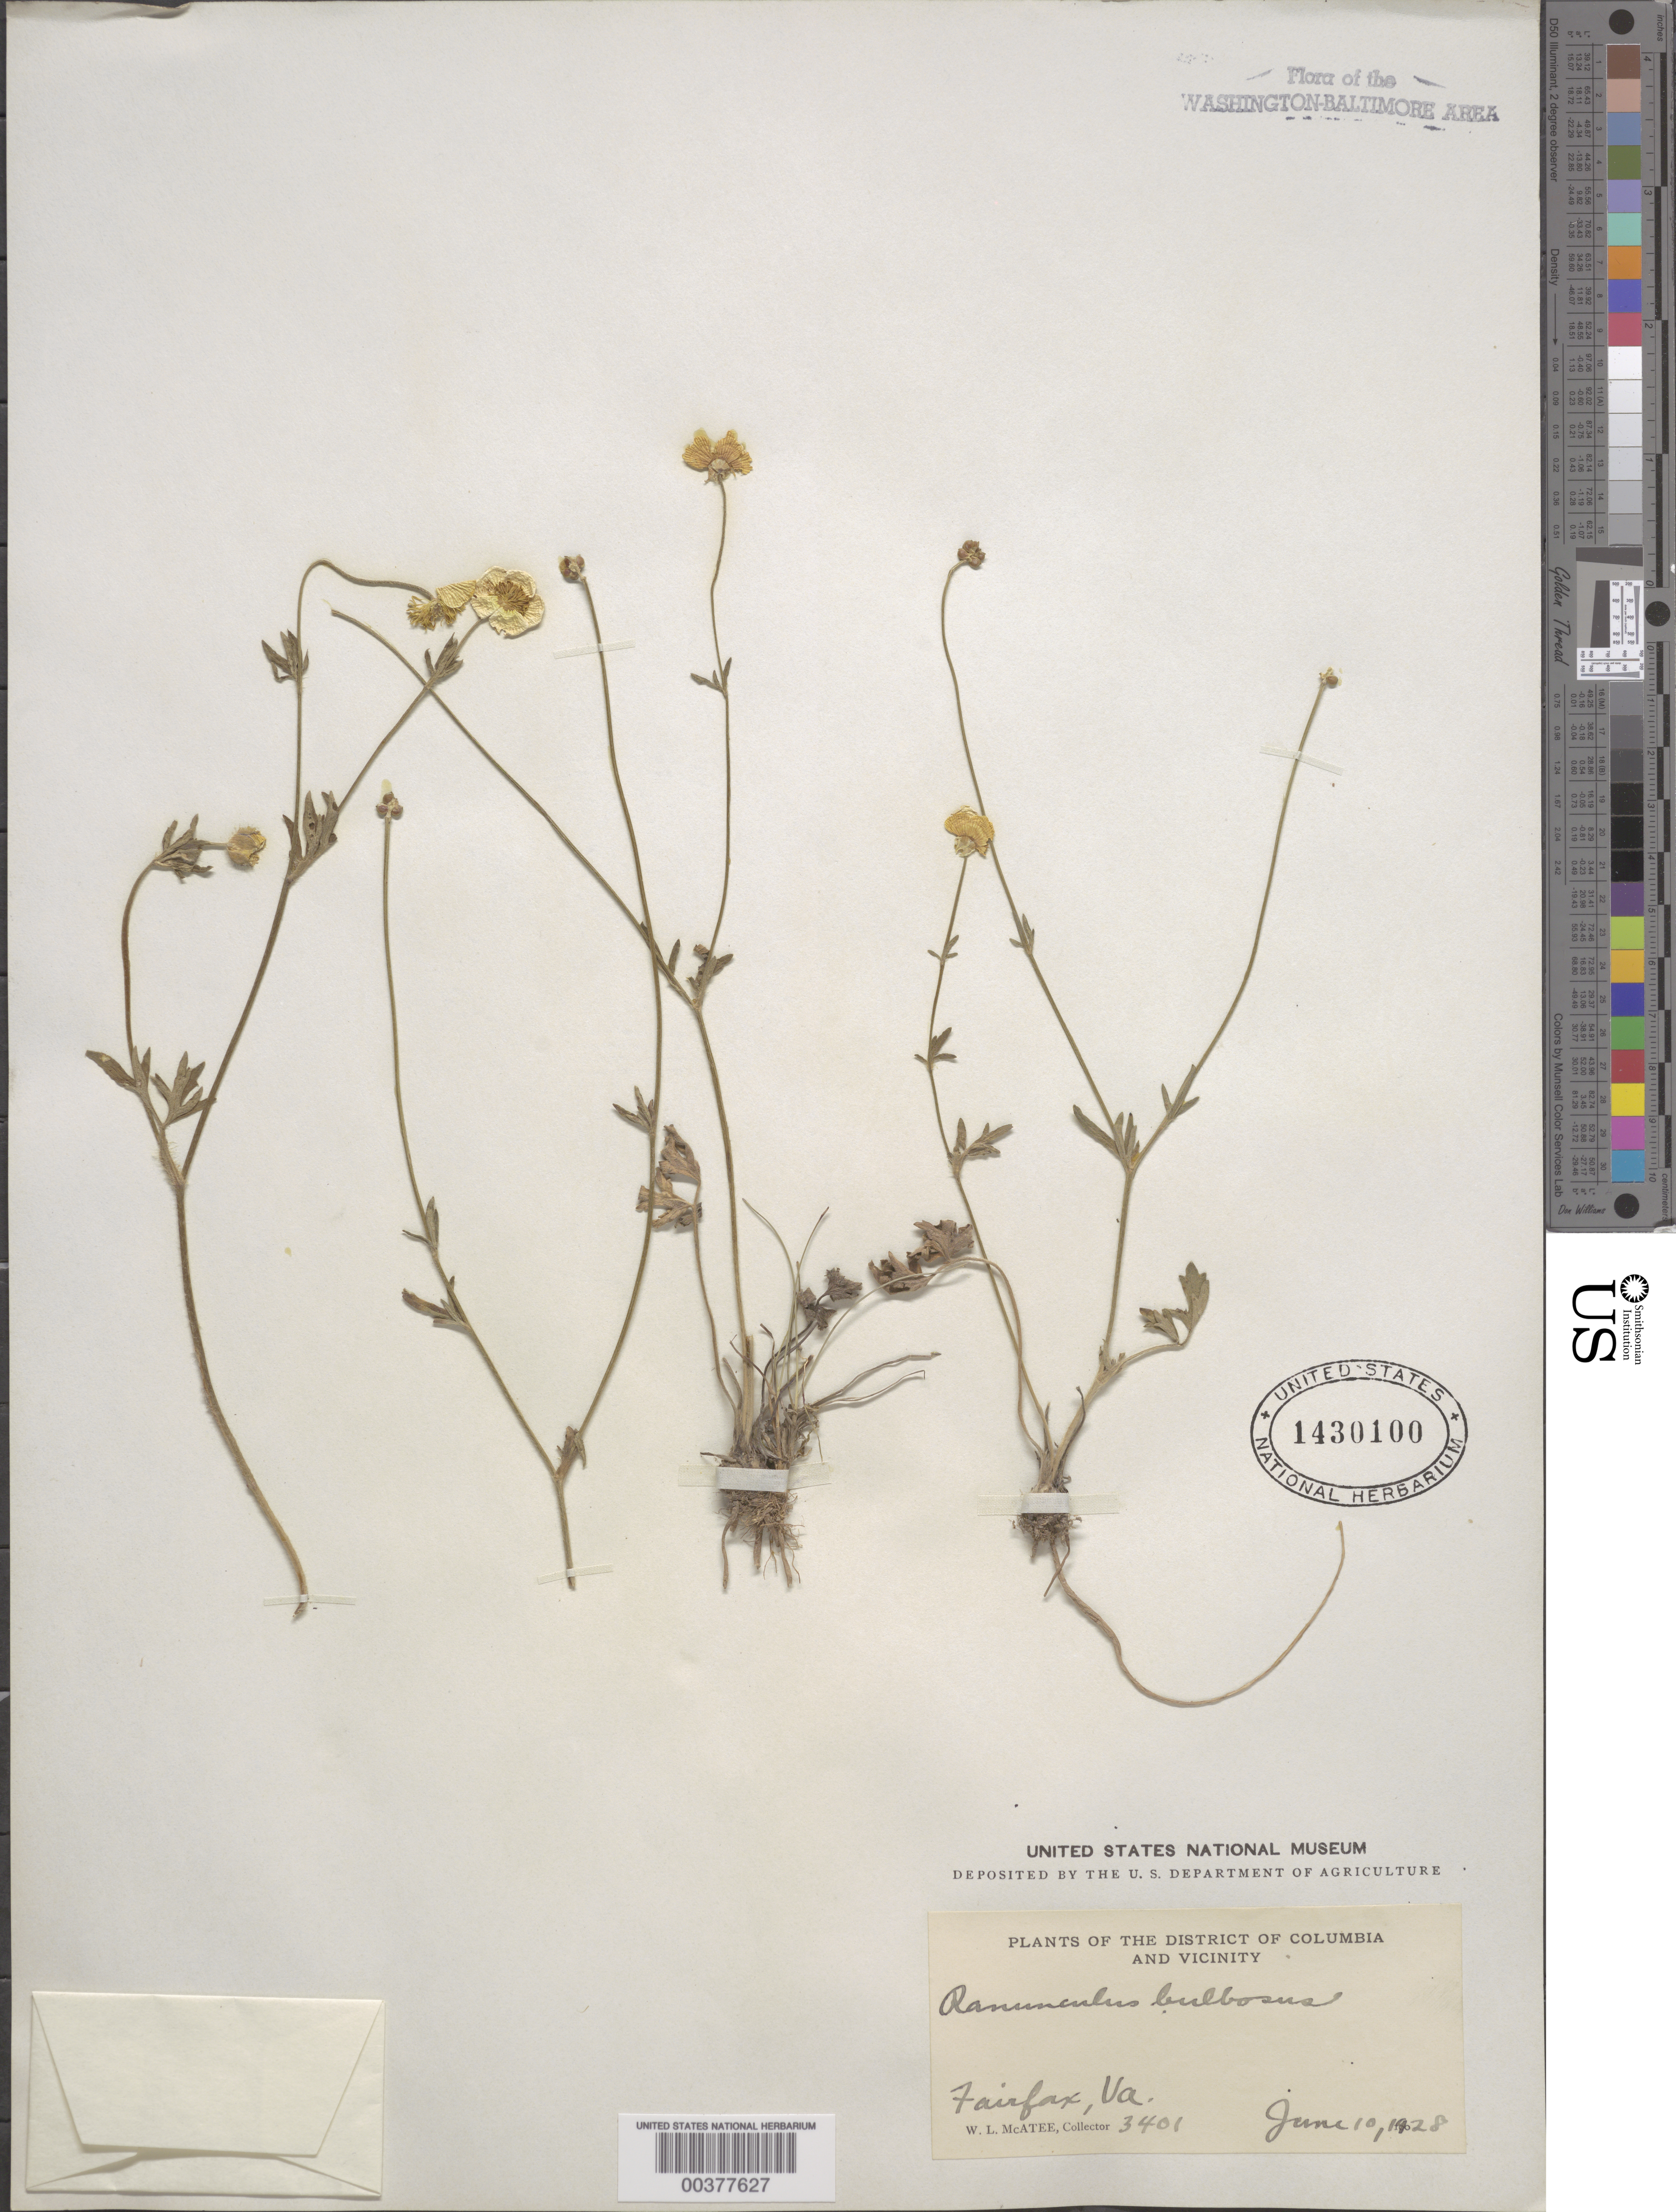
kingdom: Plantae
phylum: Tracheophyta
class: Magnoliopsida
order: Ranunculales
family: Ranunculaceae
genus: Ranunculus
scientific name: Ranunculus bulbosus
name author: L.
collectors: W. McAtee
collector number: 3401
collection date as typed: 10 Jun 1928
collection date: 1928-06-10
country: United States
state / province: Virginia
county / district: Fairfax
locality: Fairfax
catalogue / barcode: US 1430100